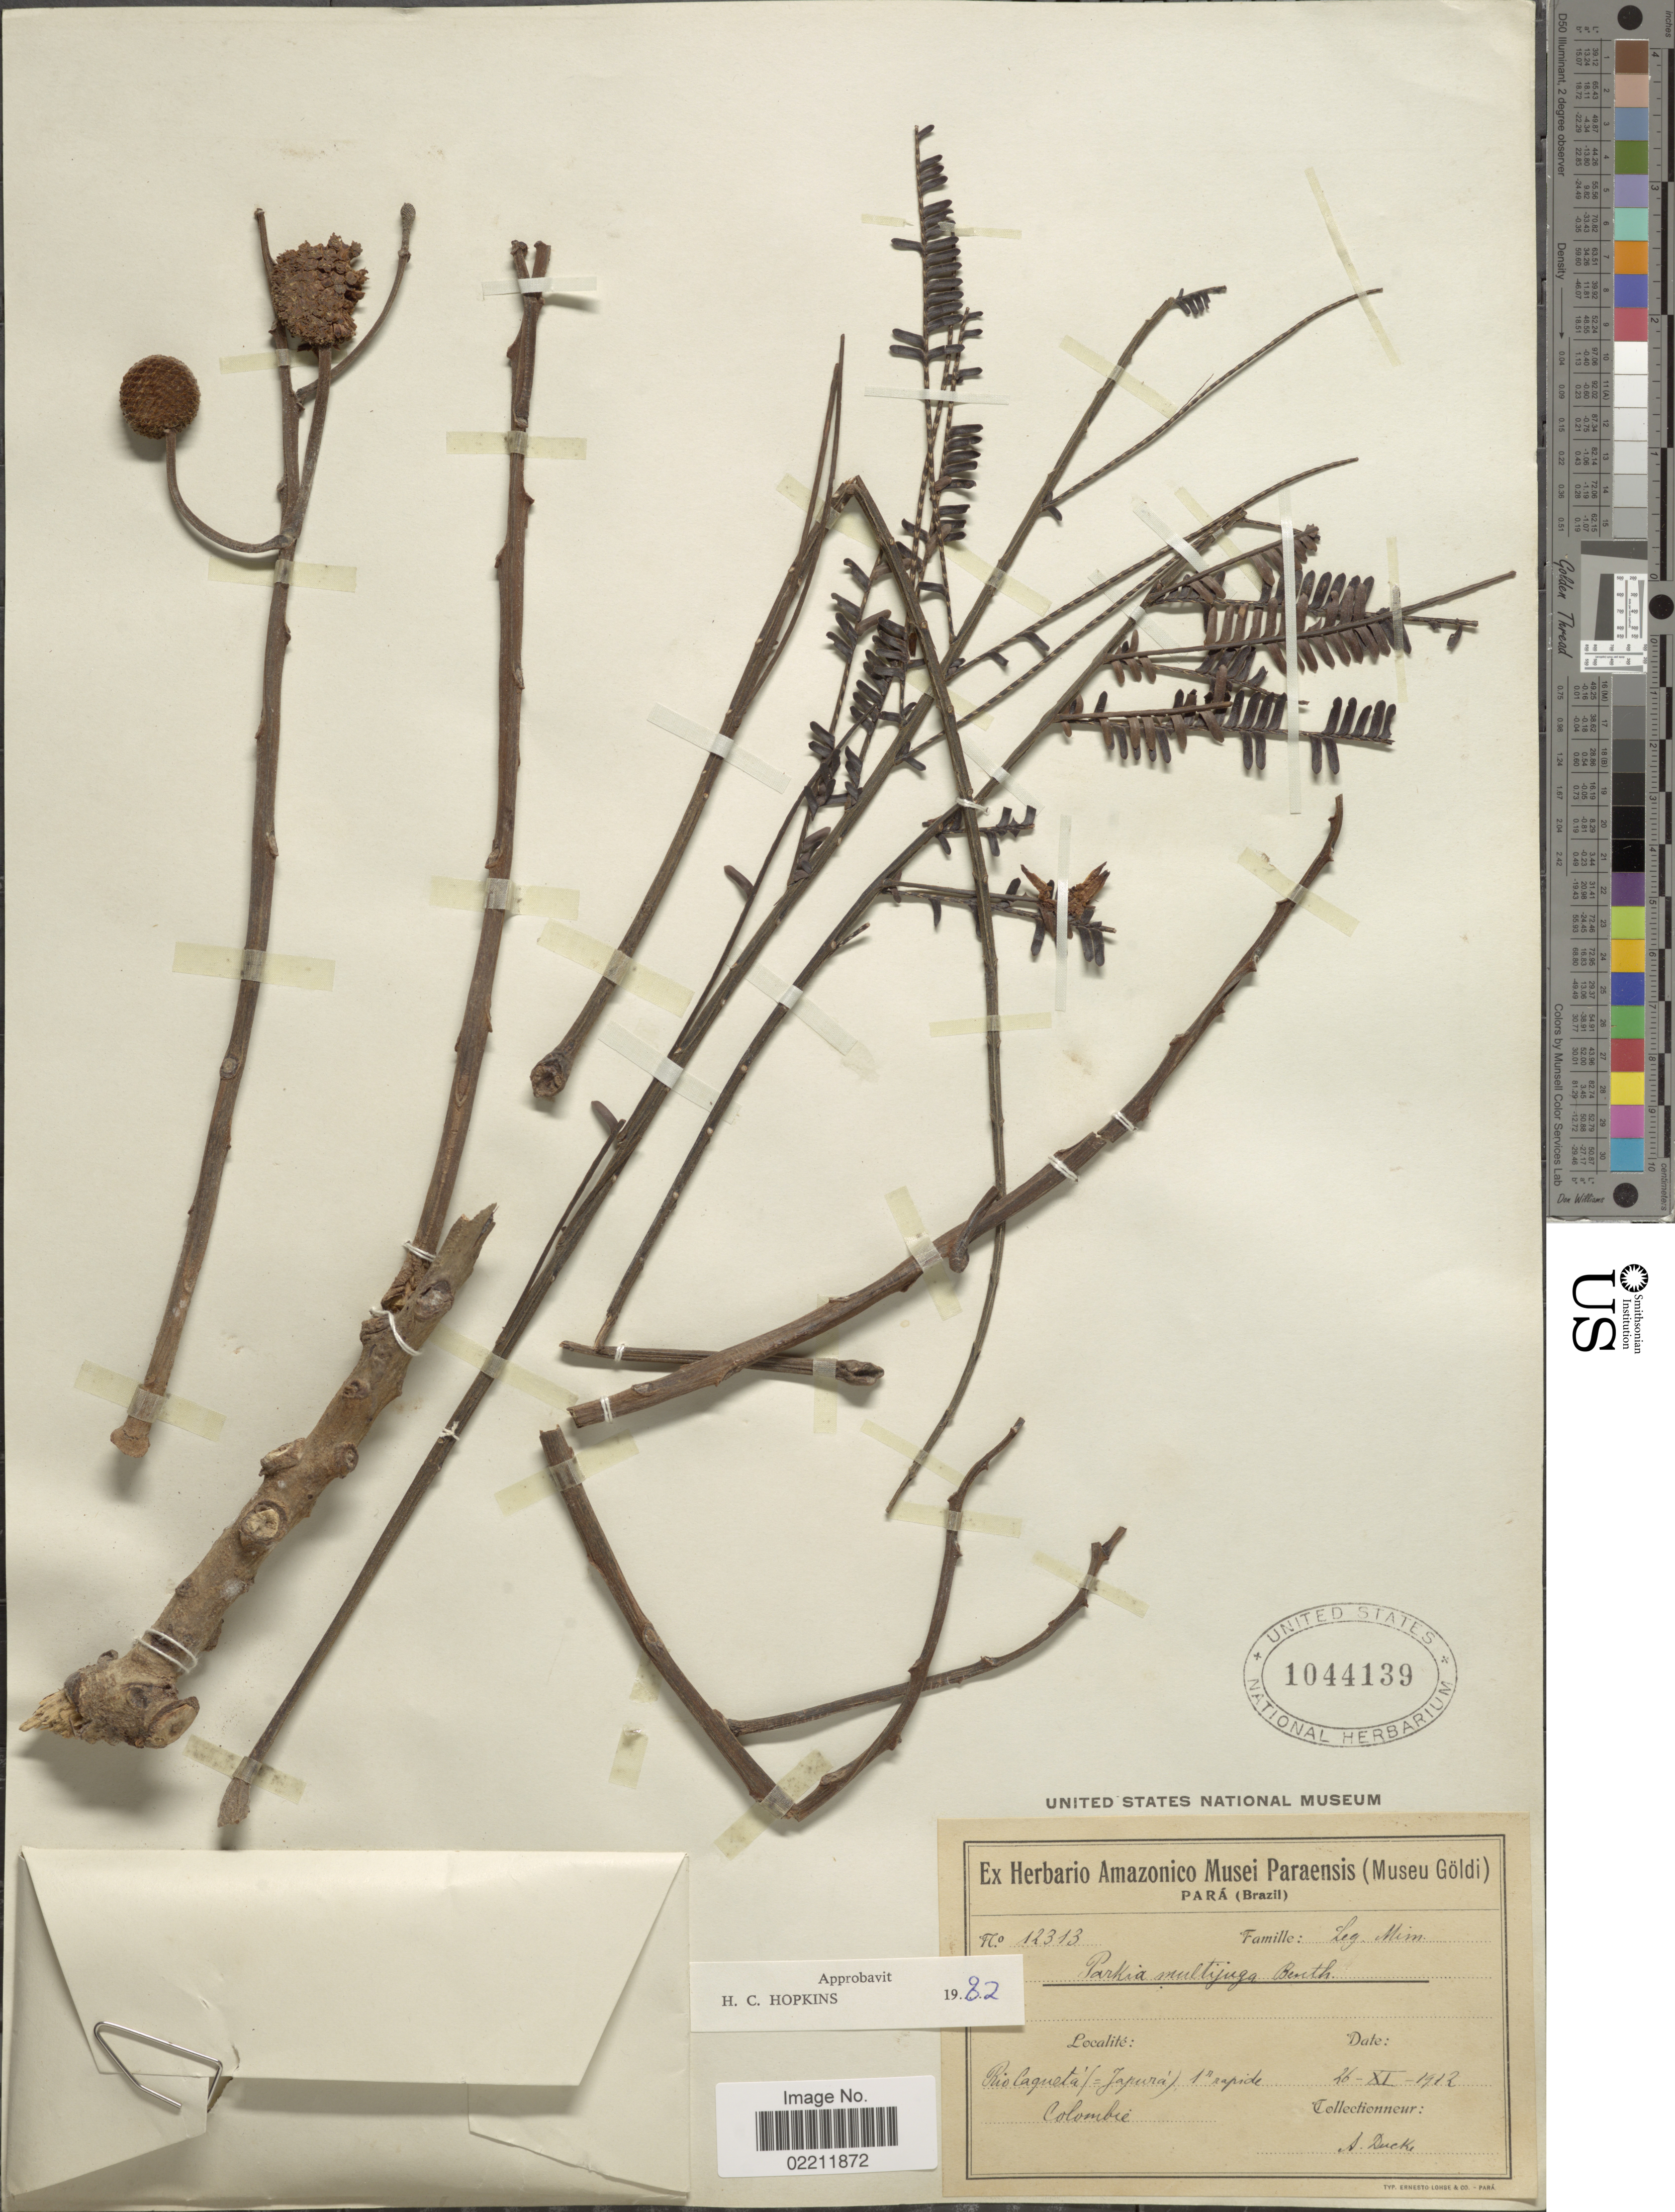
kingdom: Plantae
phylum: Tracheophyta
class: Magnoliopsida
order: Fabales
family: Fabaceae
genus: Parkia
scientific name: Parkia multijuga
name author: Benth.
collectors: A. Ducke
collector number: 12313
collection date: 1912-11-26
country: Colombia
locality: Rio Caqueta (=Japura), Colombie.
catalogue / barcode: US 1044139